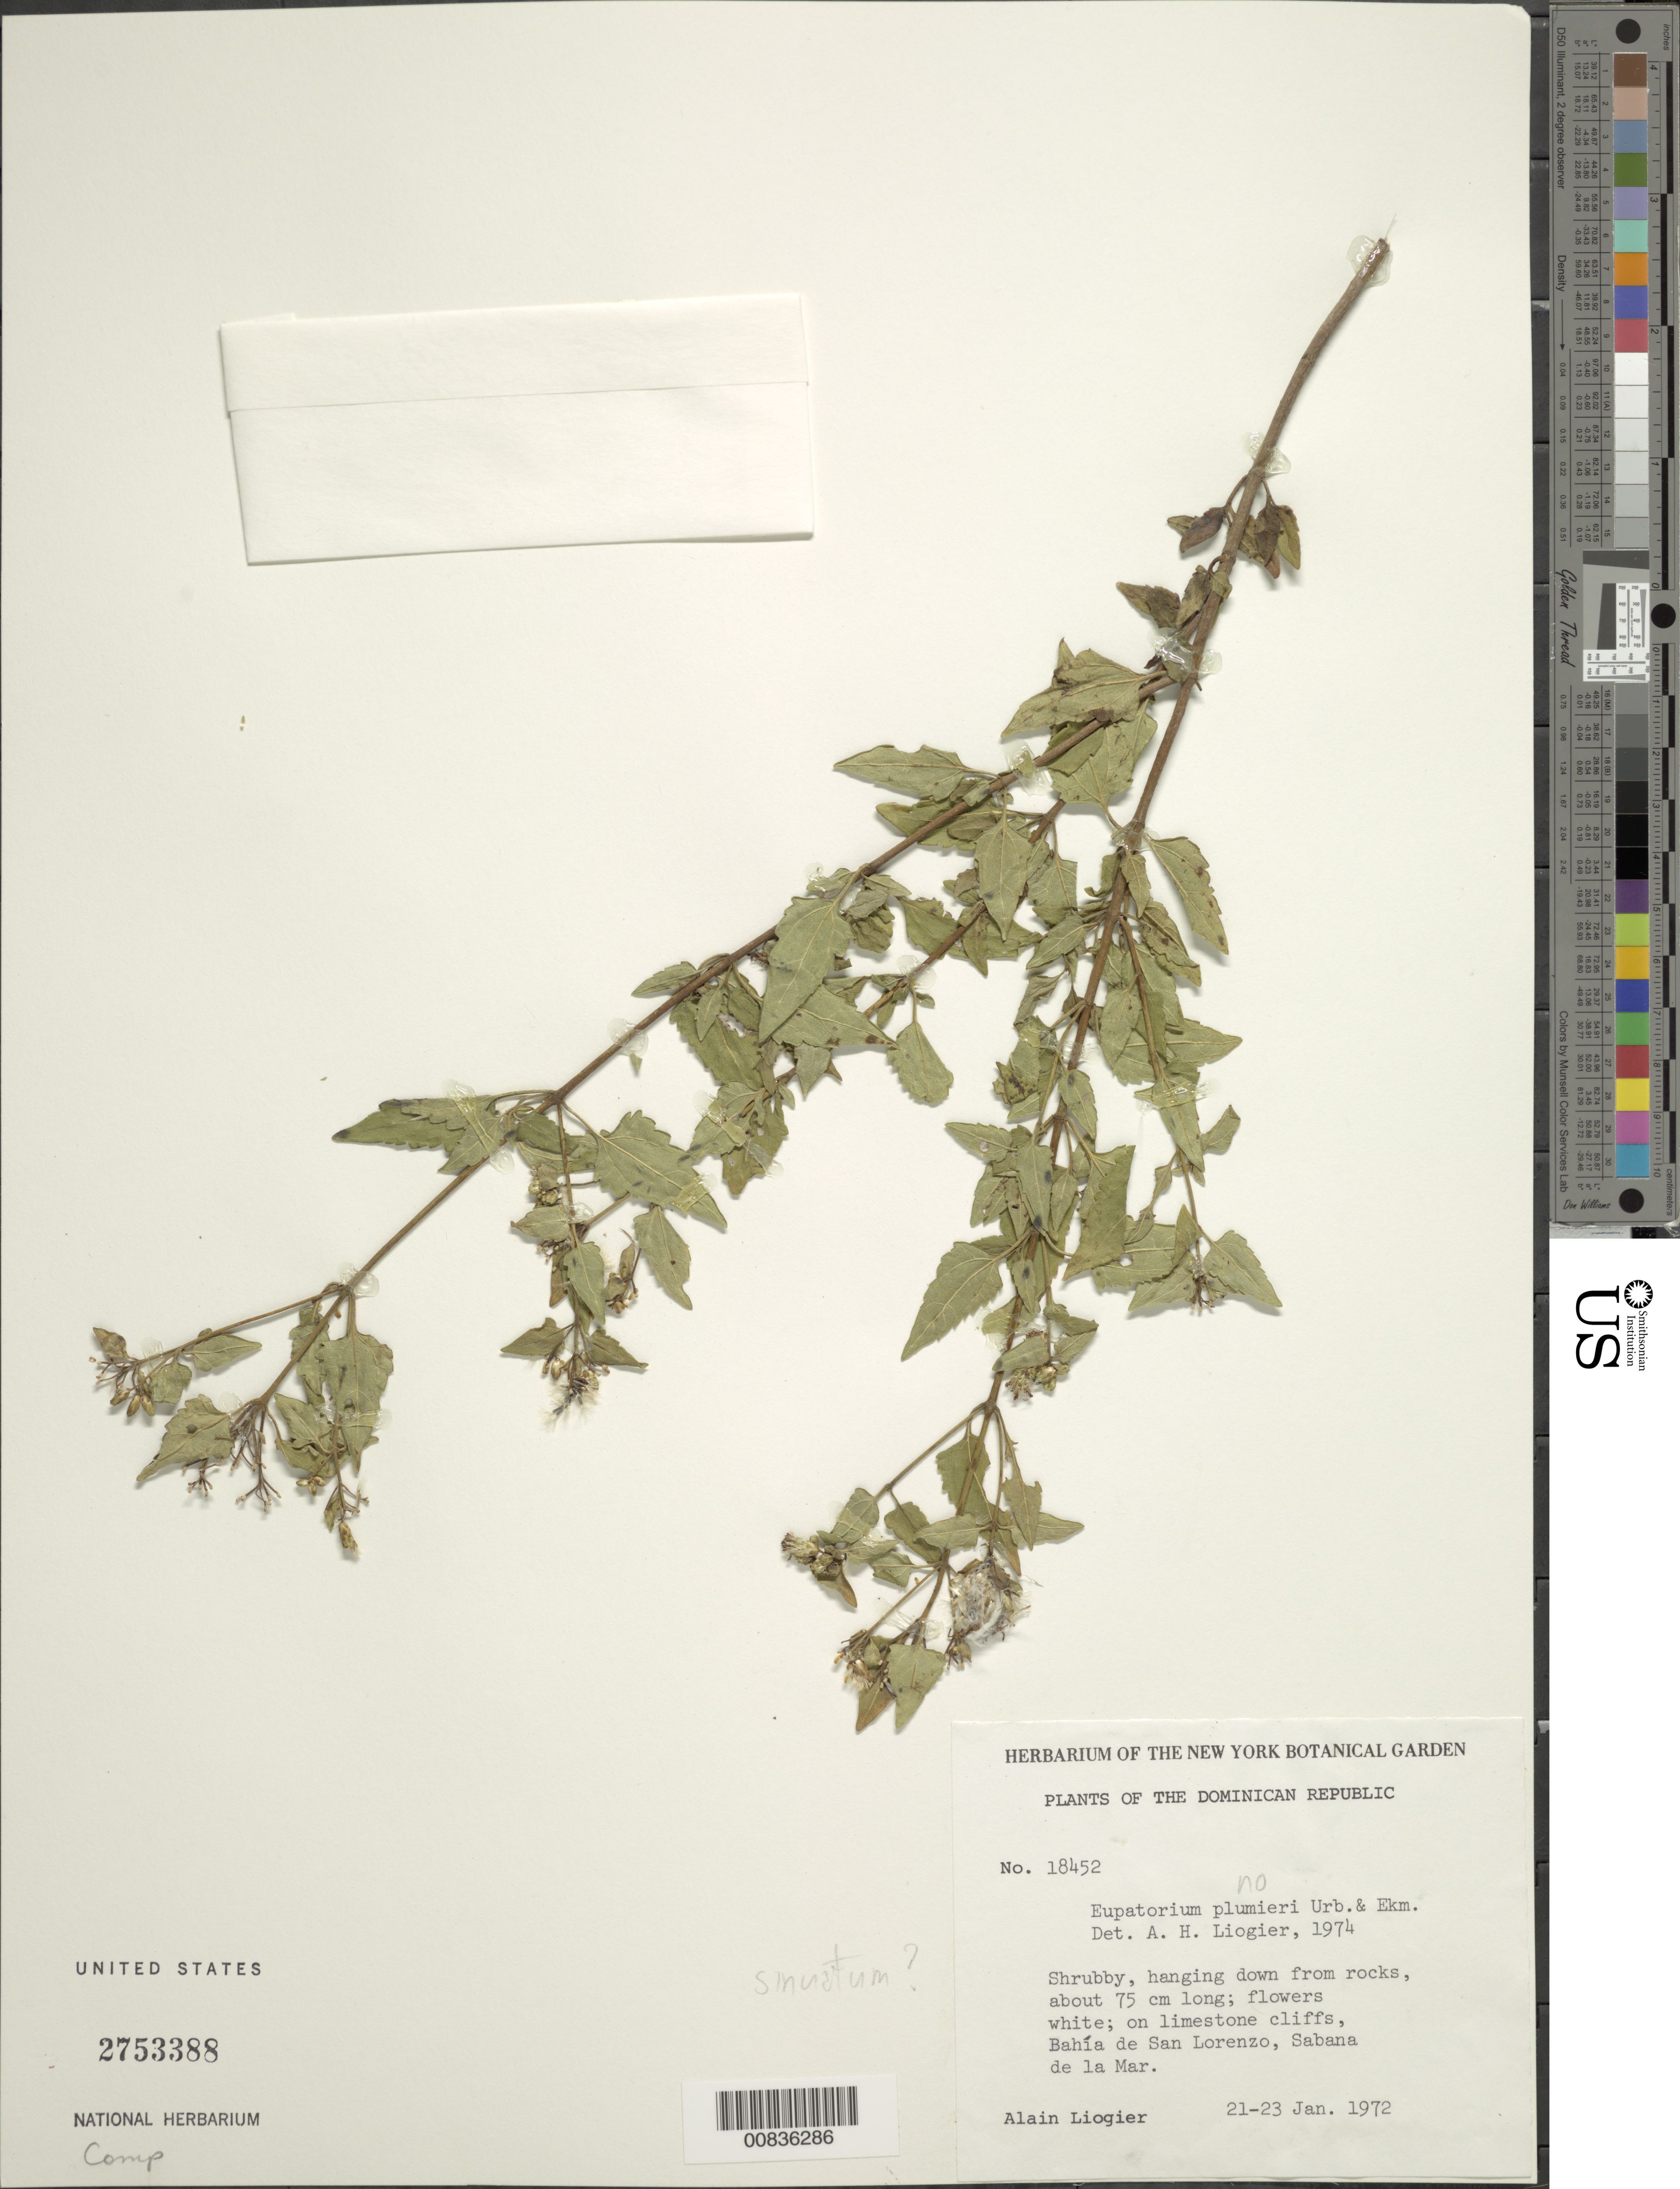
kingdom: Plantae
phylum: Tracheophyta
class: Magnoliopsida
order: Asterales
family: Asteraceae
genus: Chromolaena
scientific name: Chromolaena sinuata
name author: (Lam.) R.M. King & H. Rob.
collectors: A. H. Liogier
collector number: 18452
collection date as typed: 21 Jan 1972 to 23 Jan 1972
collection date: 1972-01-21/1972-01-23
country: Dominican Republic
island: Hispaniola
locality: Bahía de San Lorenza, Sabana de la Mar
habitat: Hanging down from rocks, on limestone cliffs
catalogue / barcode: US 2753388